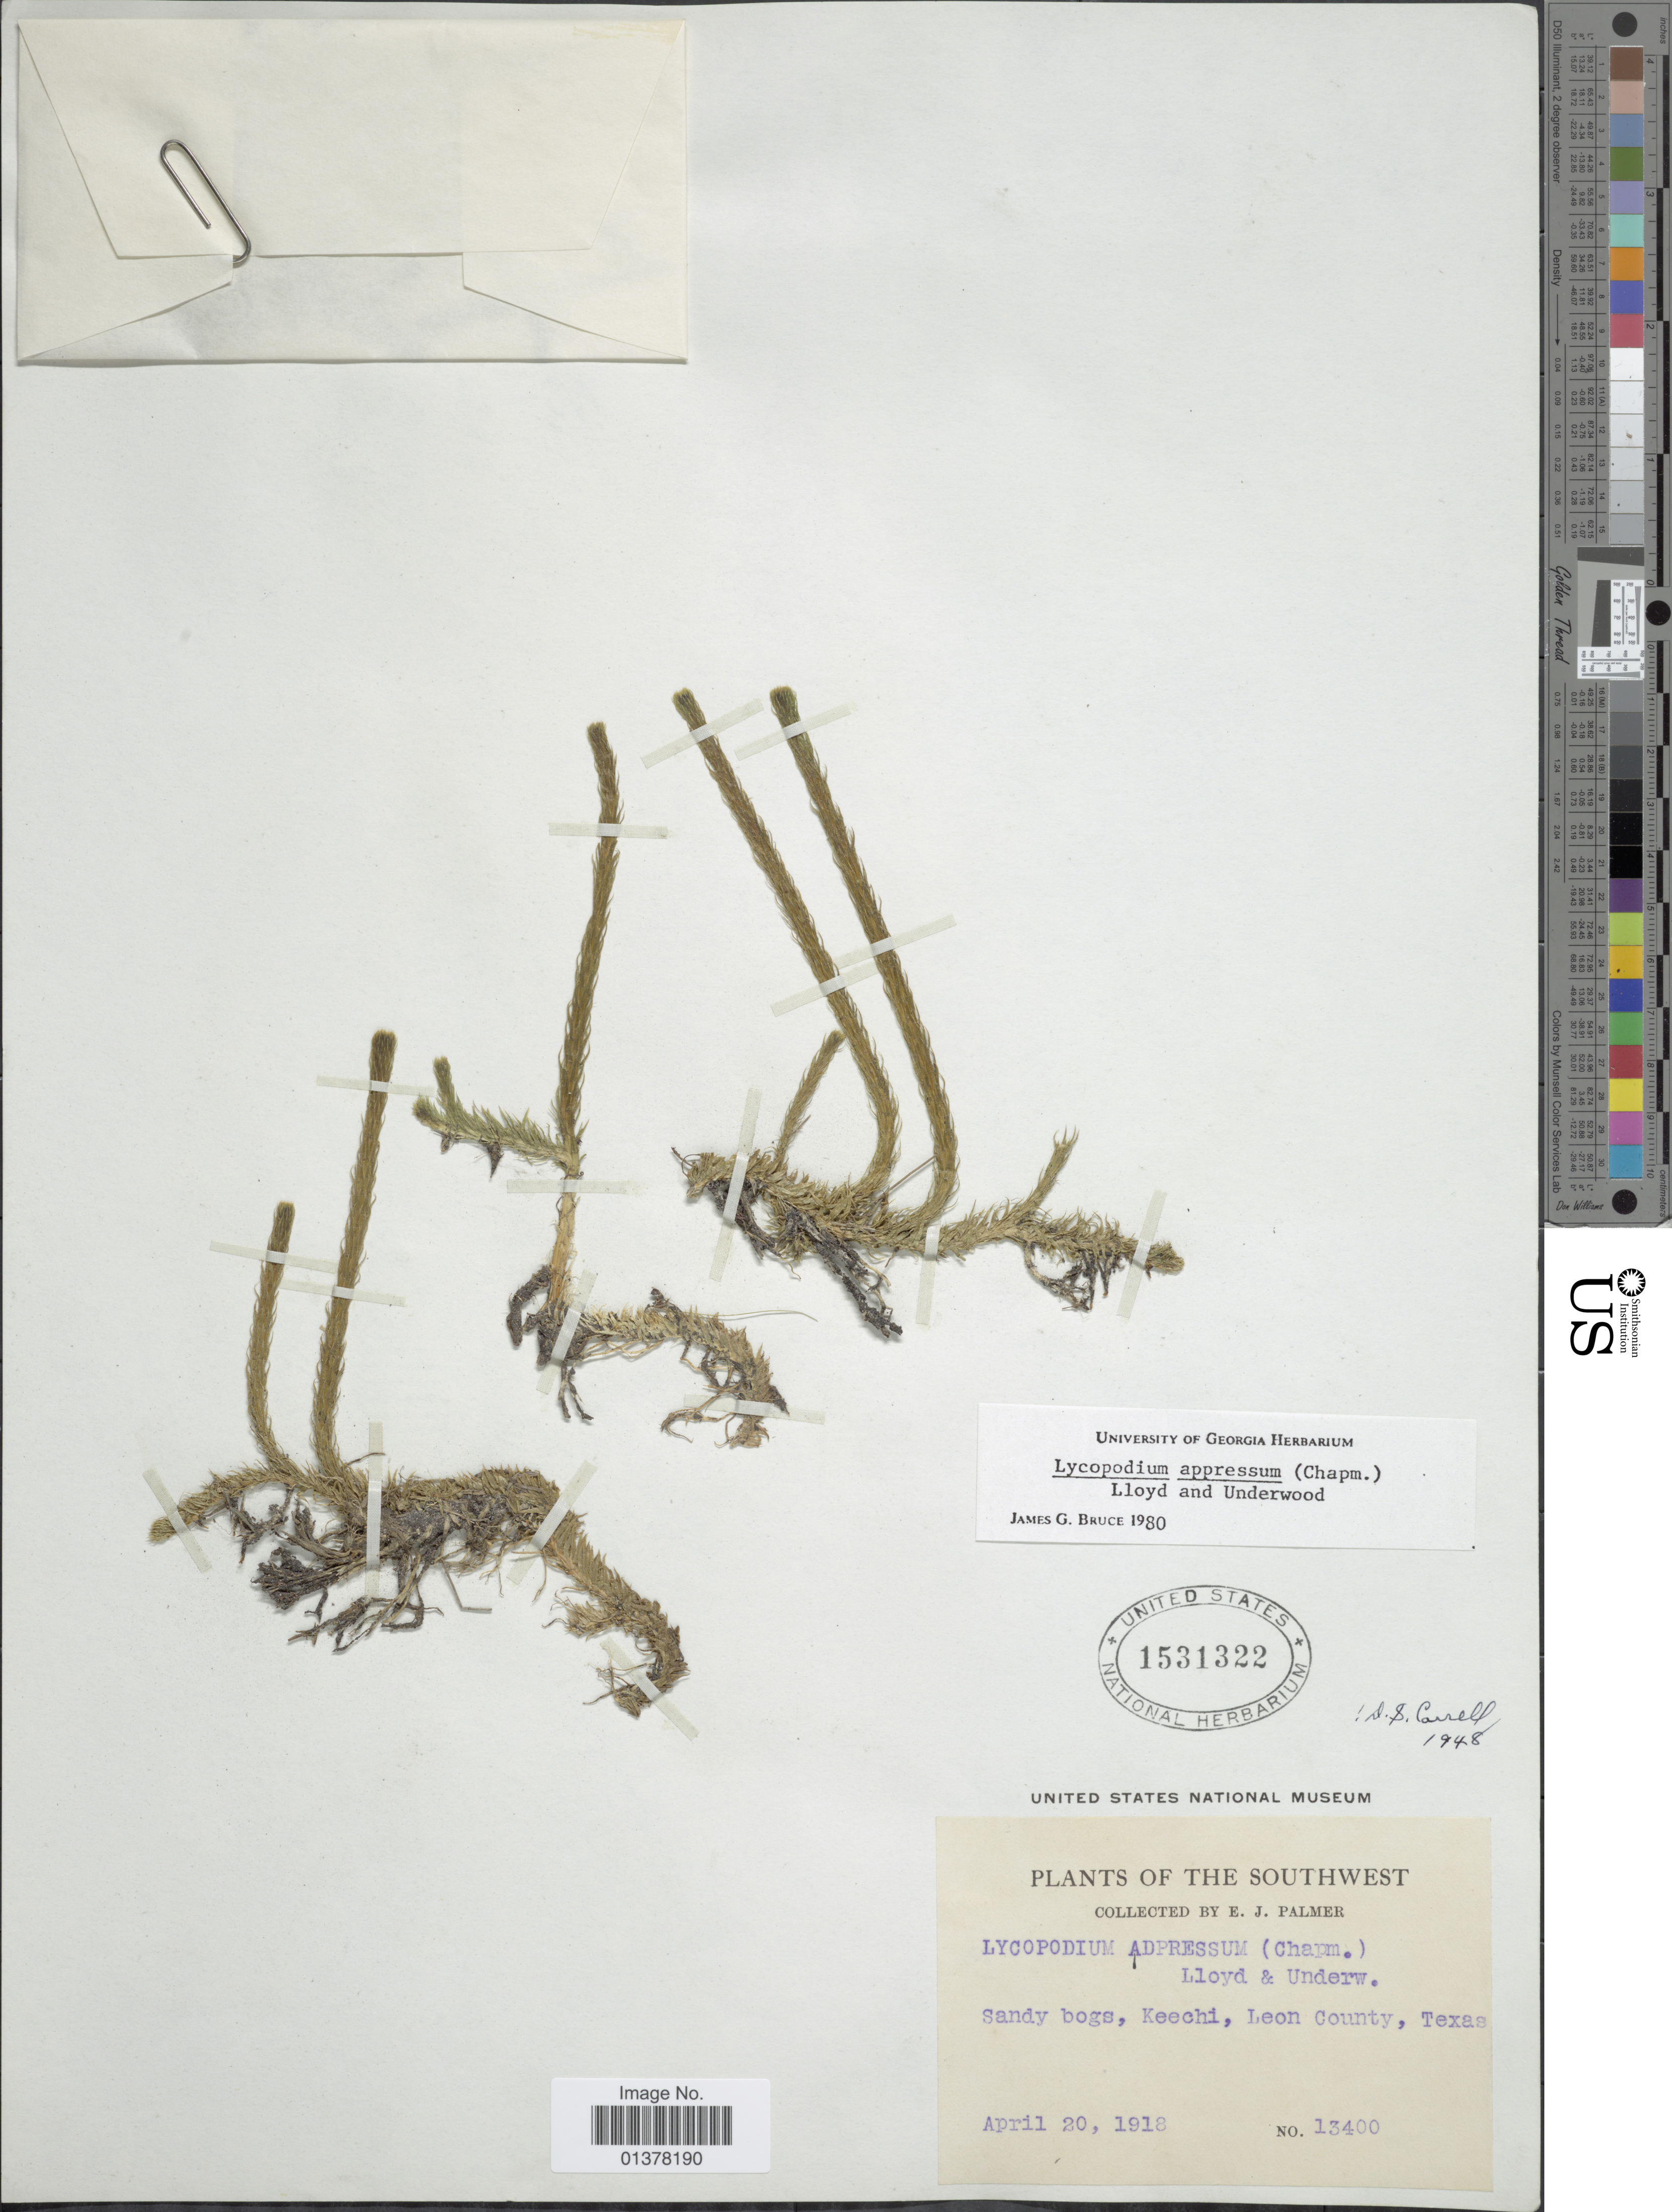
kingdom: Plantae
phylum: Tracheophyta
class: Lycopodiopsida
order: Lycopodiales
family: Lycopodiaceae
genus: Lycopodiella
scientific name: Lycopodiella appressa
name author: (Chapm.) Cranfill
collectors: E. J. Palmer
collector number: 13400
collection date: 1918-04-20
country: United States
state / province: Texas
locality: Southwest, sandy bogs, Keechi, Leon County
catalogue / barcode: US 1531322